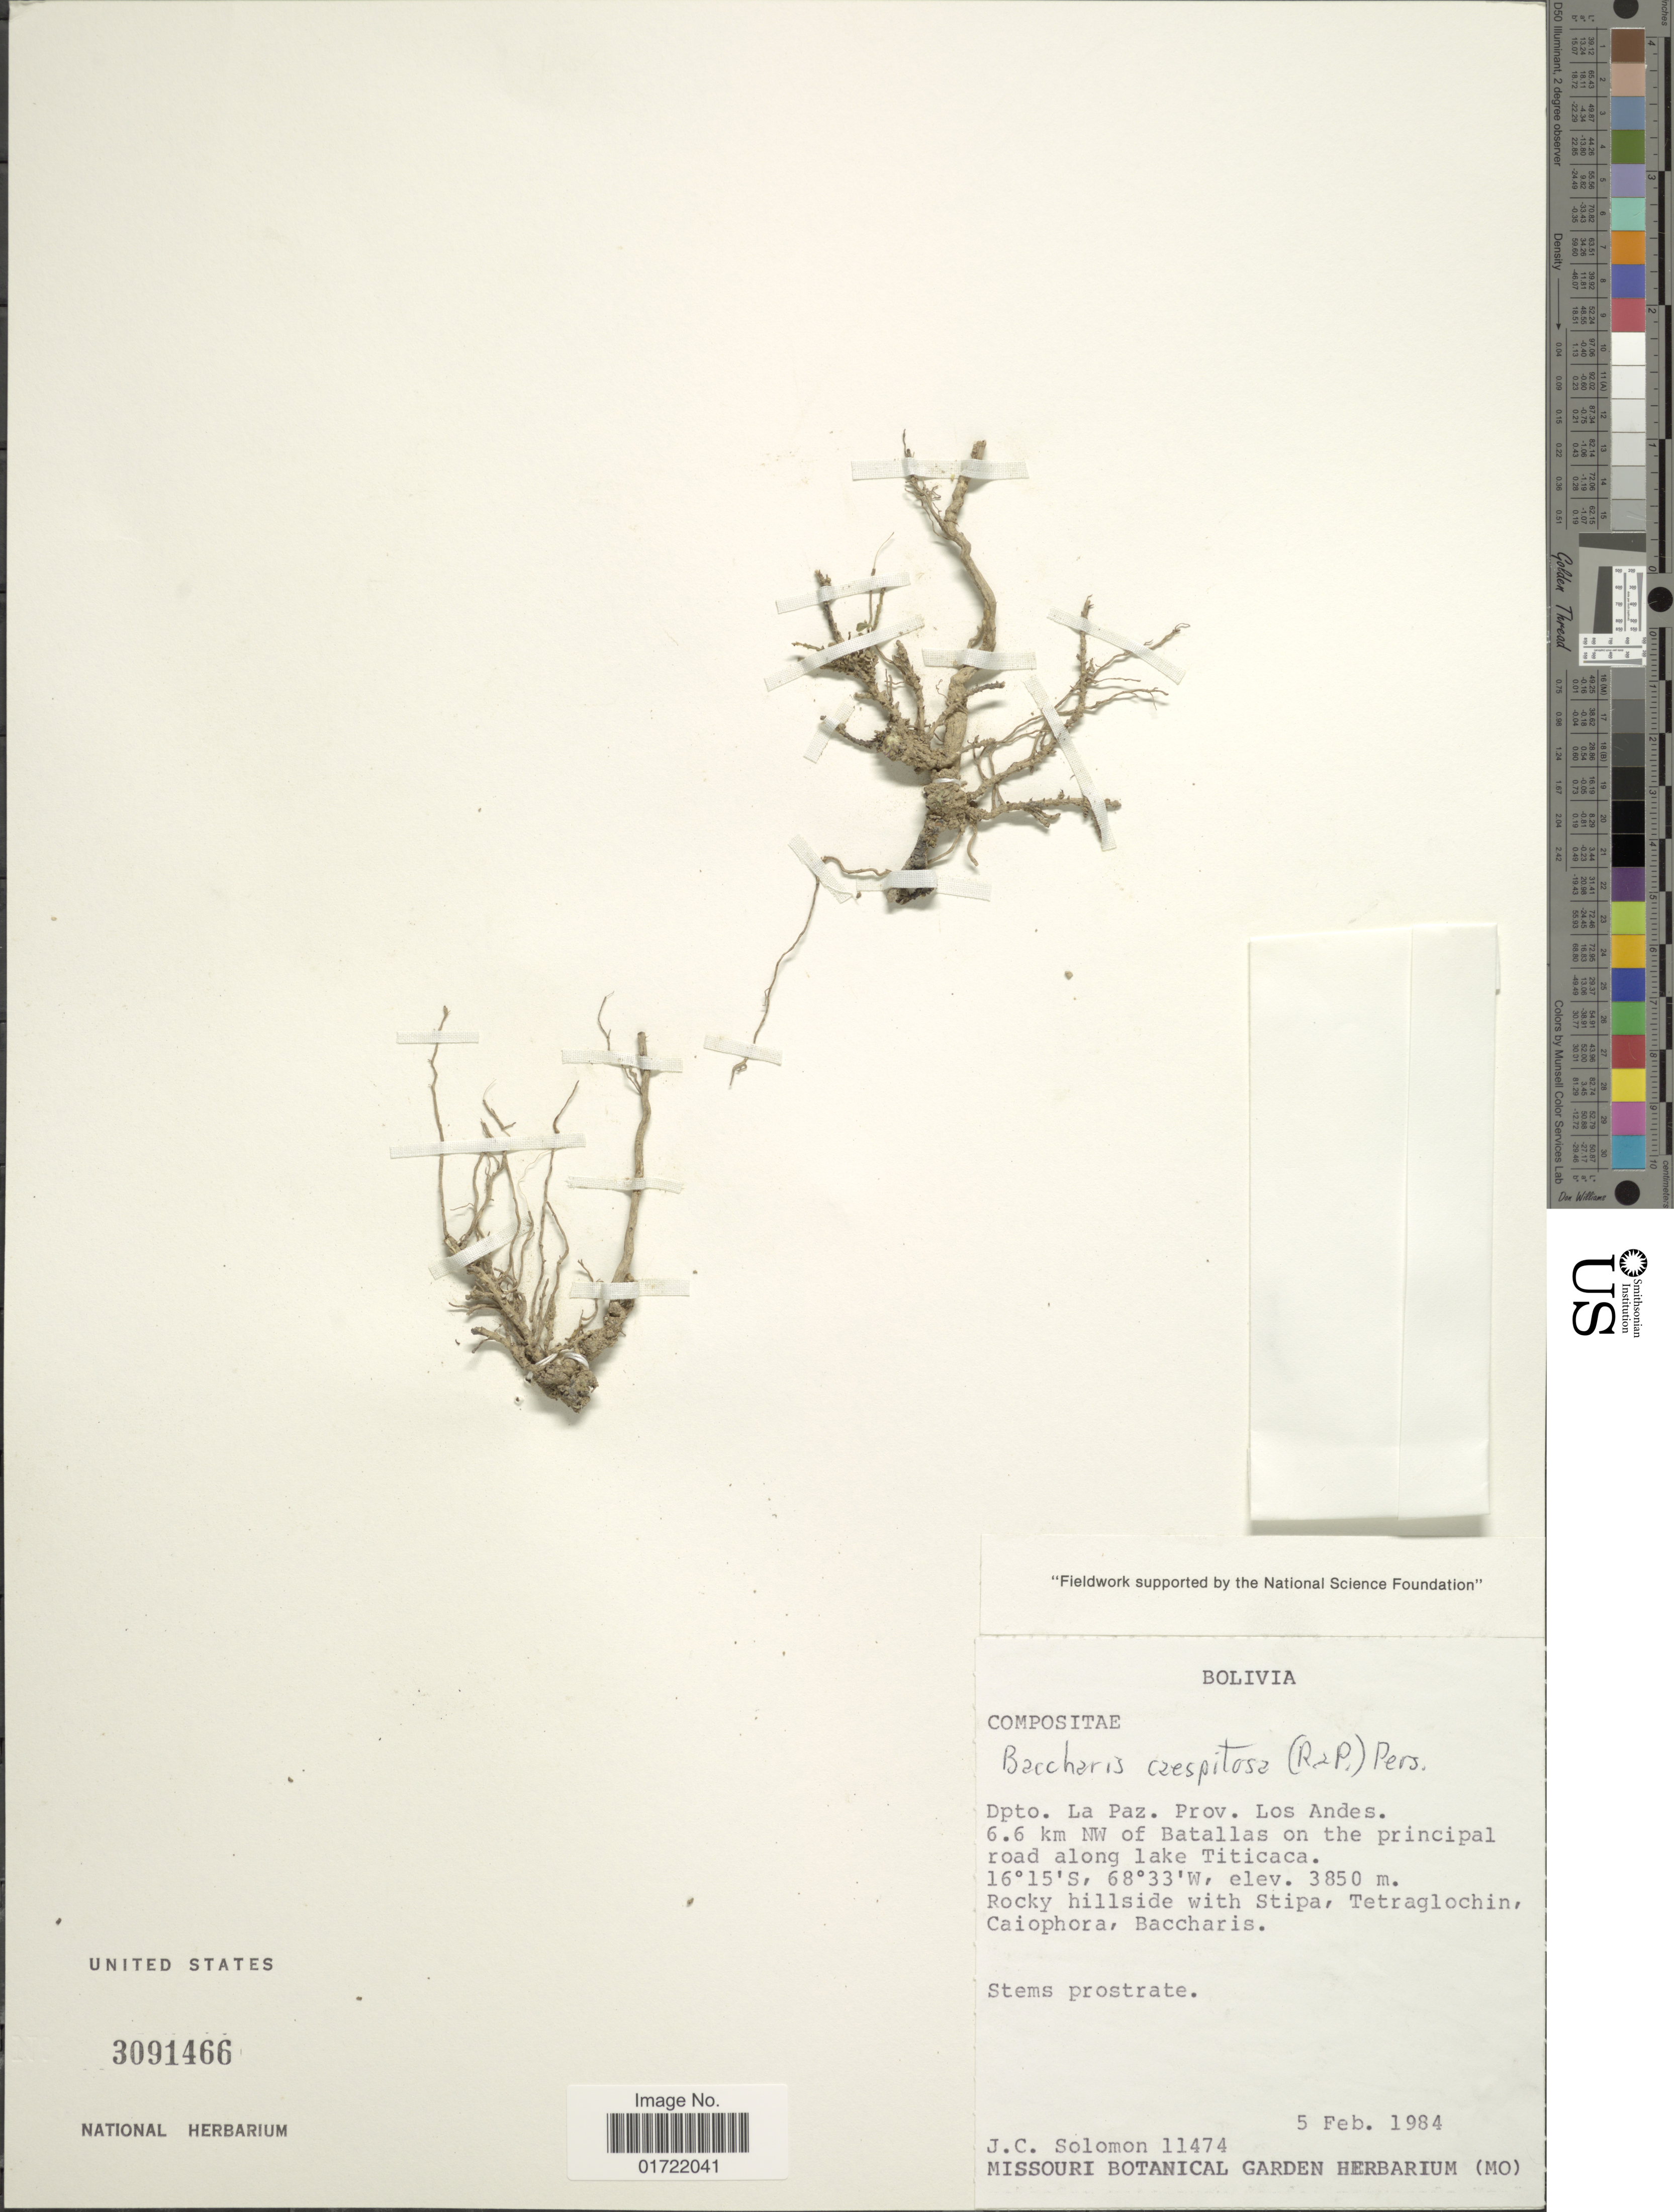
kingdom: Plantae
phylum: Tracheophyta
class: Magnoliopsida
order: Asterales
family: Asteraceae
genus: Baccharis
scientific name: Baccharis caespitosa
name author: (Ruiz & Pav.) Pers.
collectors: J. C. Solomon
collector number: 11474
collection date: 1984-02-05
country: Bolivia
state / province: La Paz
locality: Dpto. La Paz, Prov. Los Andes, 6.6 km NW of Batallas on the principal road along lake Titicaca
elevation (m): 3850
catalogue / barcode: US 3091466